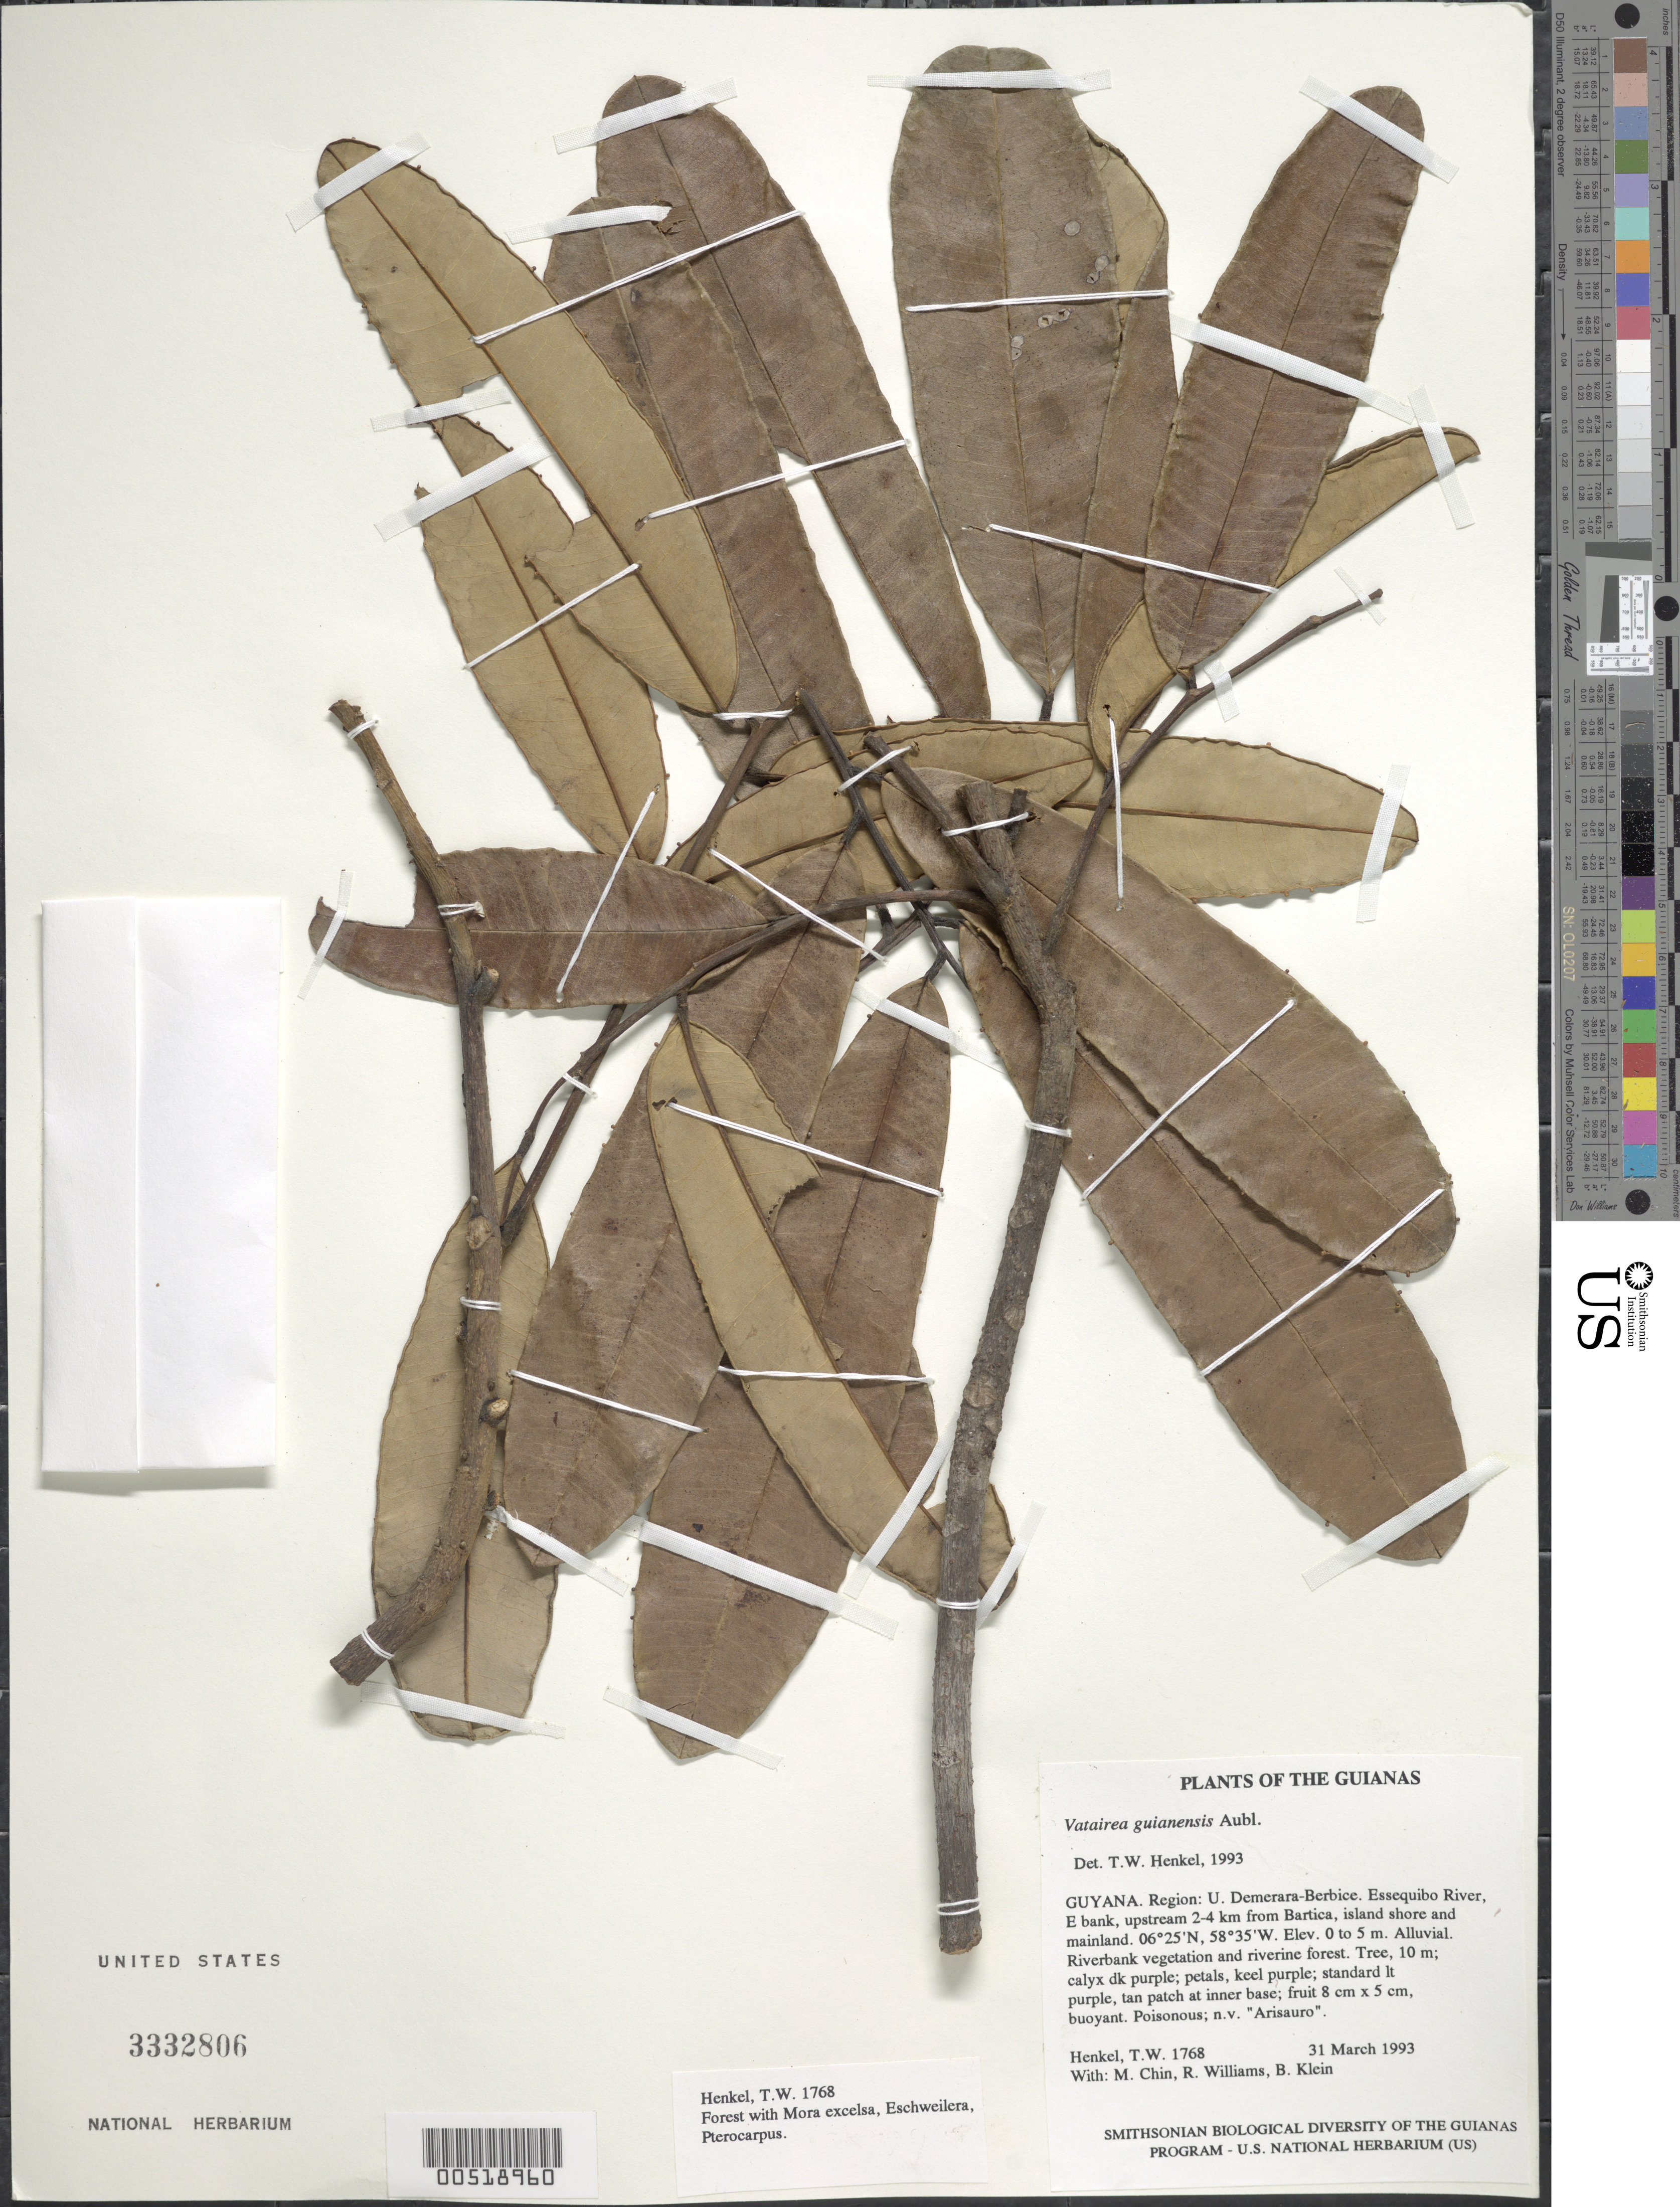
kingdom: Plantae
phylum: Tracheophyta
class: Magnoliopsida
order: Fabales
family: Fabaceae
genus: Vatairea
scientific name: Vatairea guianensis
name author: Aubl.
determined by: Barneby, Rupert C., (NY)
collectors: T. Henkel, M. Chin, R. Williams & B. Klein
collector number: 1768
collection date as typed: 31 March 1993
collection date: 1993-03-31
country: Guyana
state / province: U. Demerara-Berbice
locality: Essequibo River, E bank, upstream 2-4 km from Bartica, island shore and mainland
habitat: Alluvial. Riverbank vegetation and riverine forest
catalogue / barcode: US 3332806